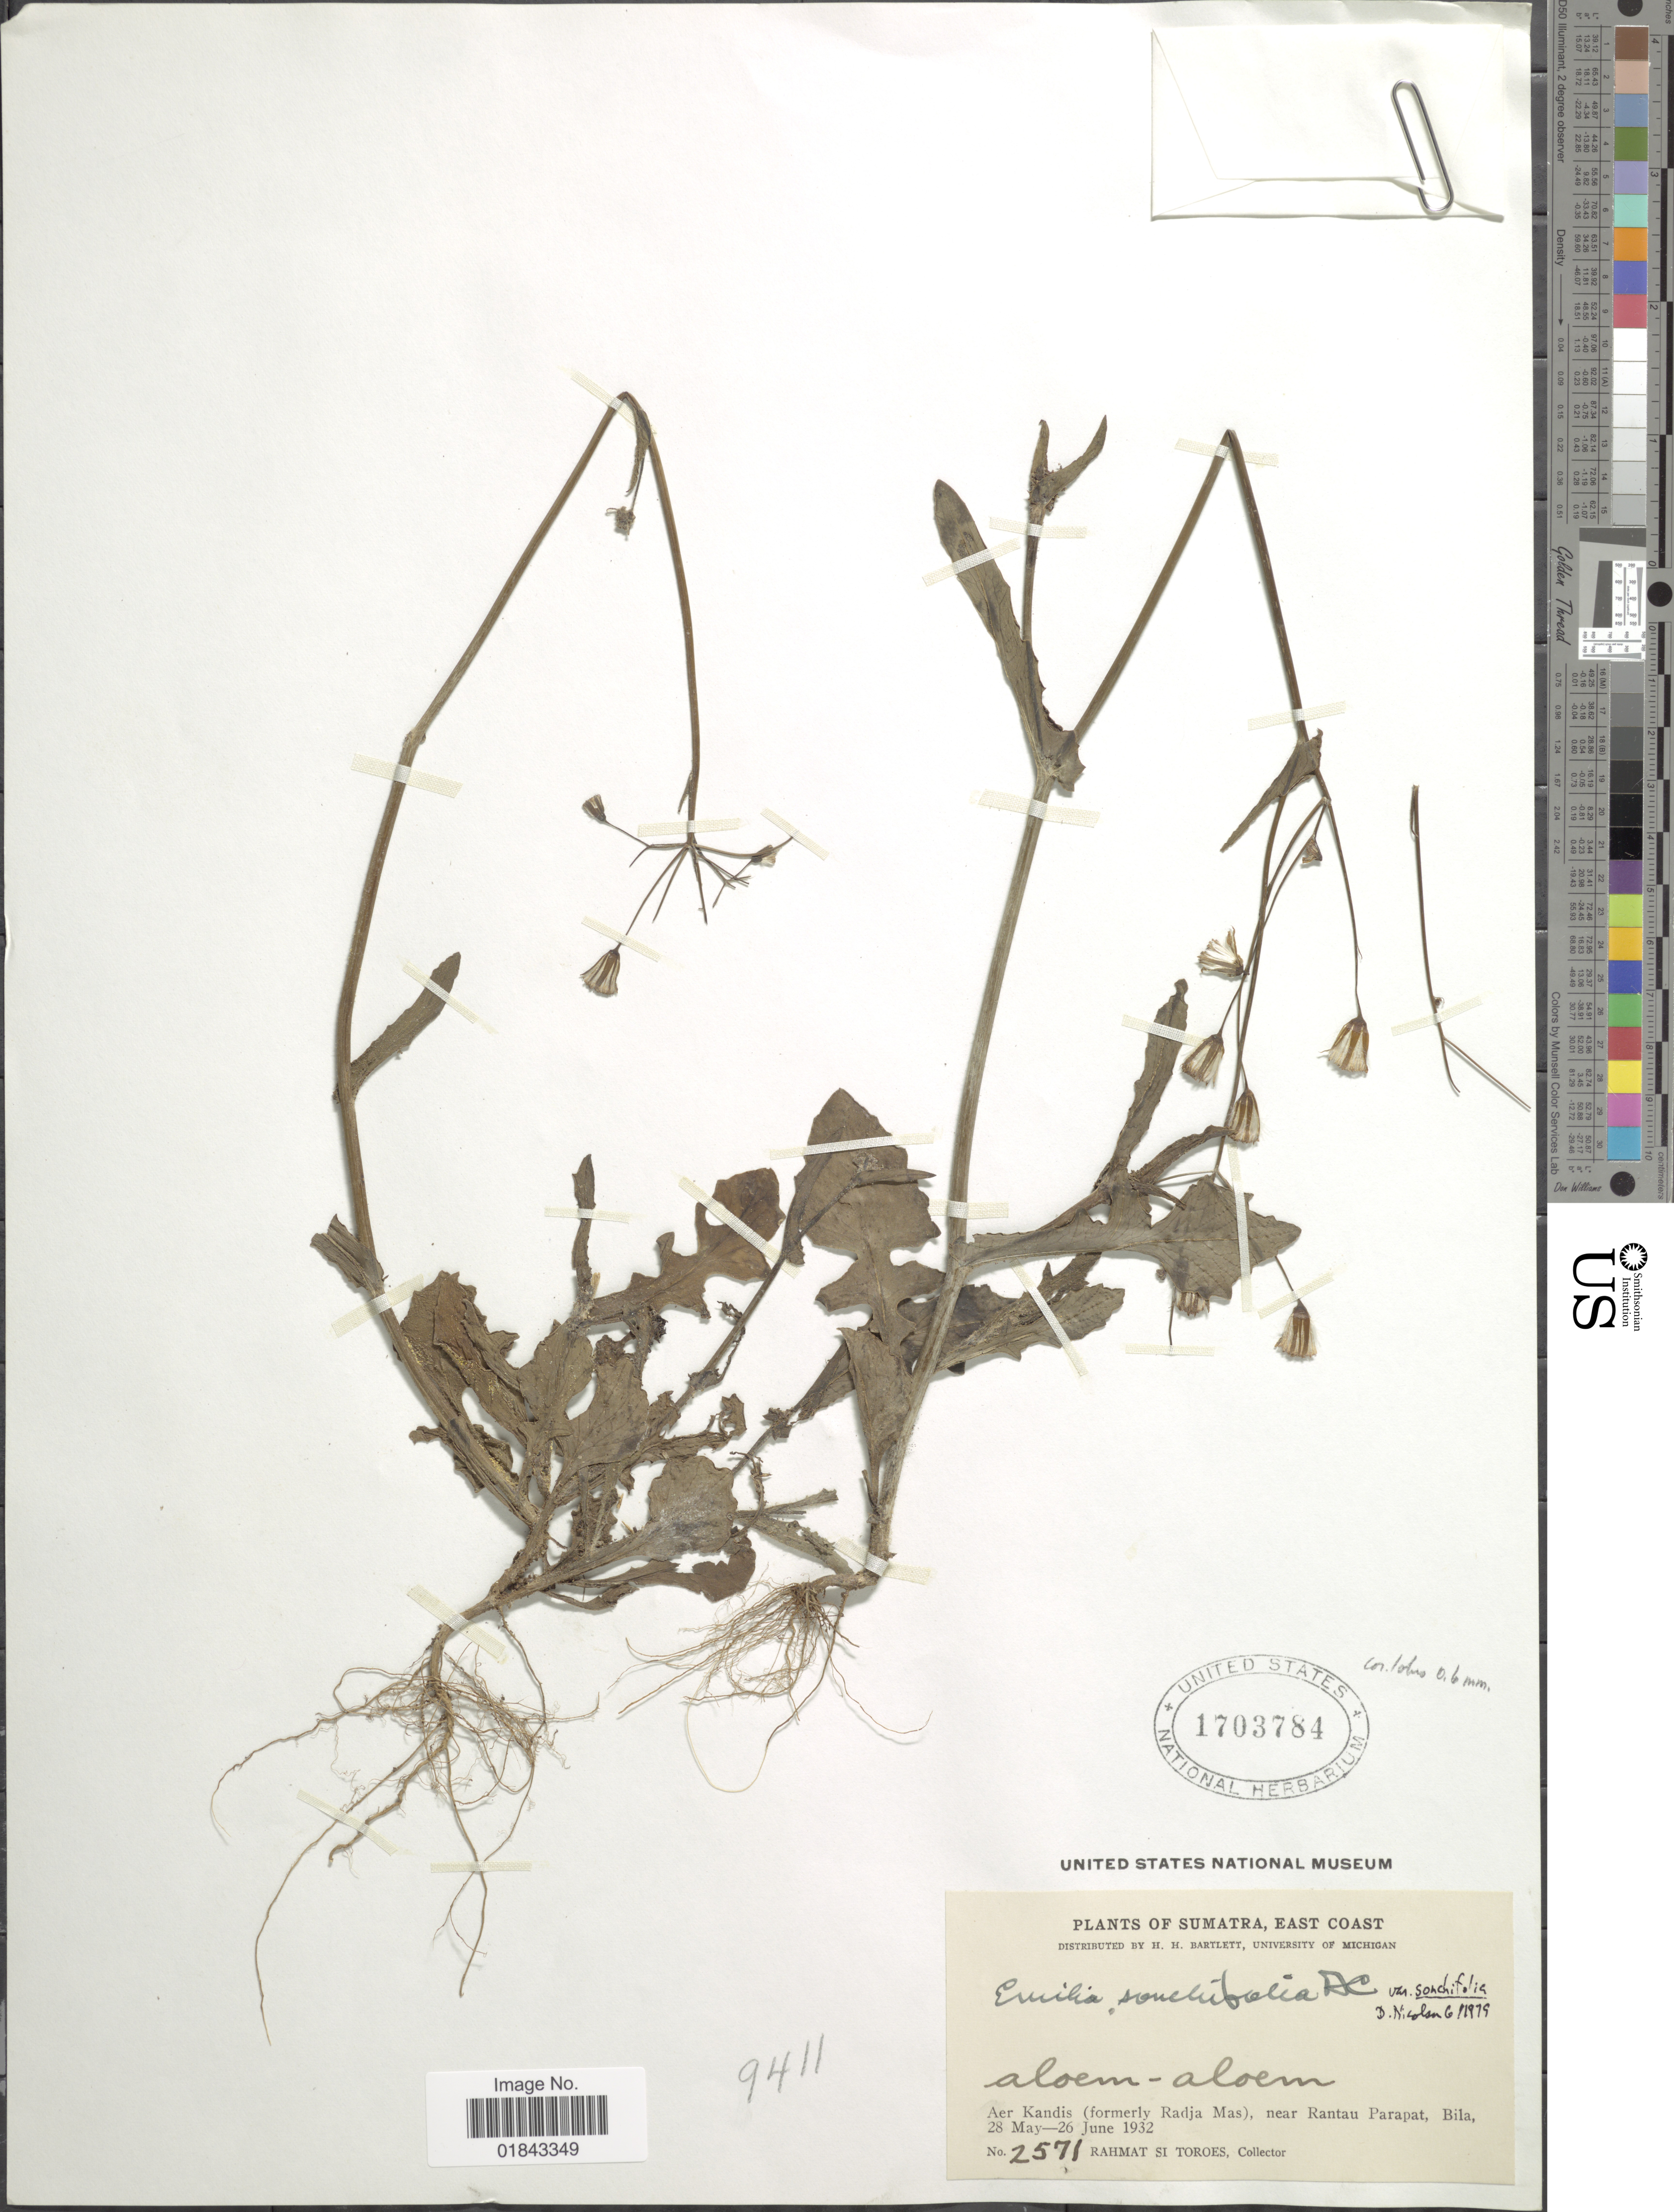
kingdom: Plantae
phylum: Tracheophyta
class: Magnoliopsida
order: Asterales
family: Asteraceae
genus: Emilia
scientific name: Emilia sonchifolia var. javanica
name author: (Burm. f.) Mattf.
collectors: Rahmat Si Boeea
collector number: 2571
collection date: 1932-05-28/1932-06-26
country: Indonesia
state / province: Sumatra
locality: East Coast, Aer Kandis (formerly Radja mas), near Rantau Parapat, Bila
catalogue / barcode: US 1703784